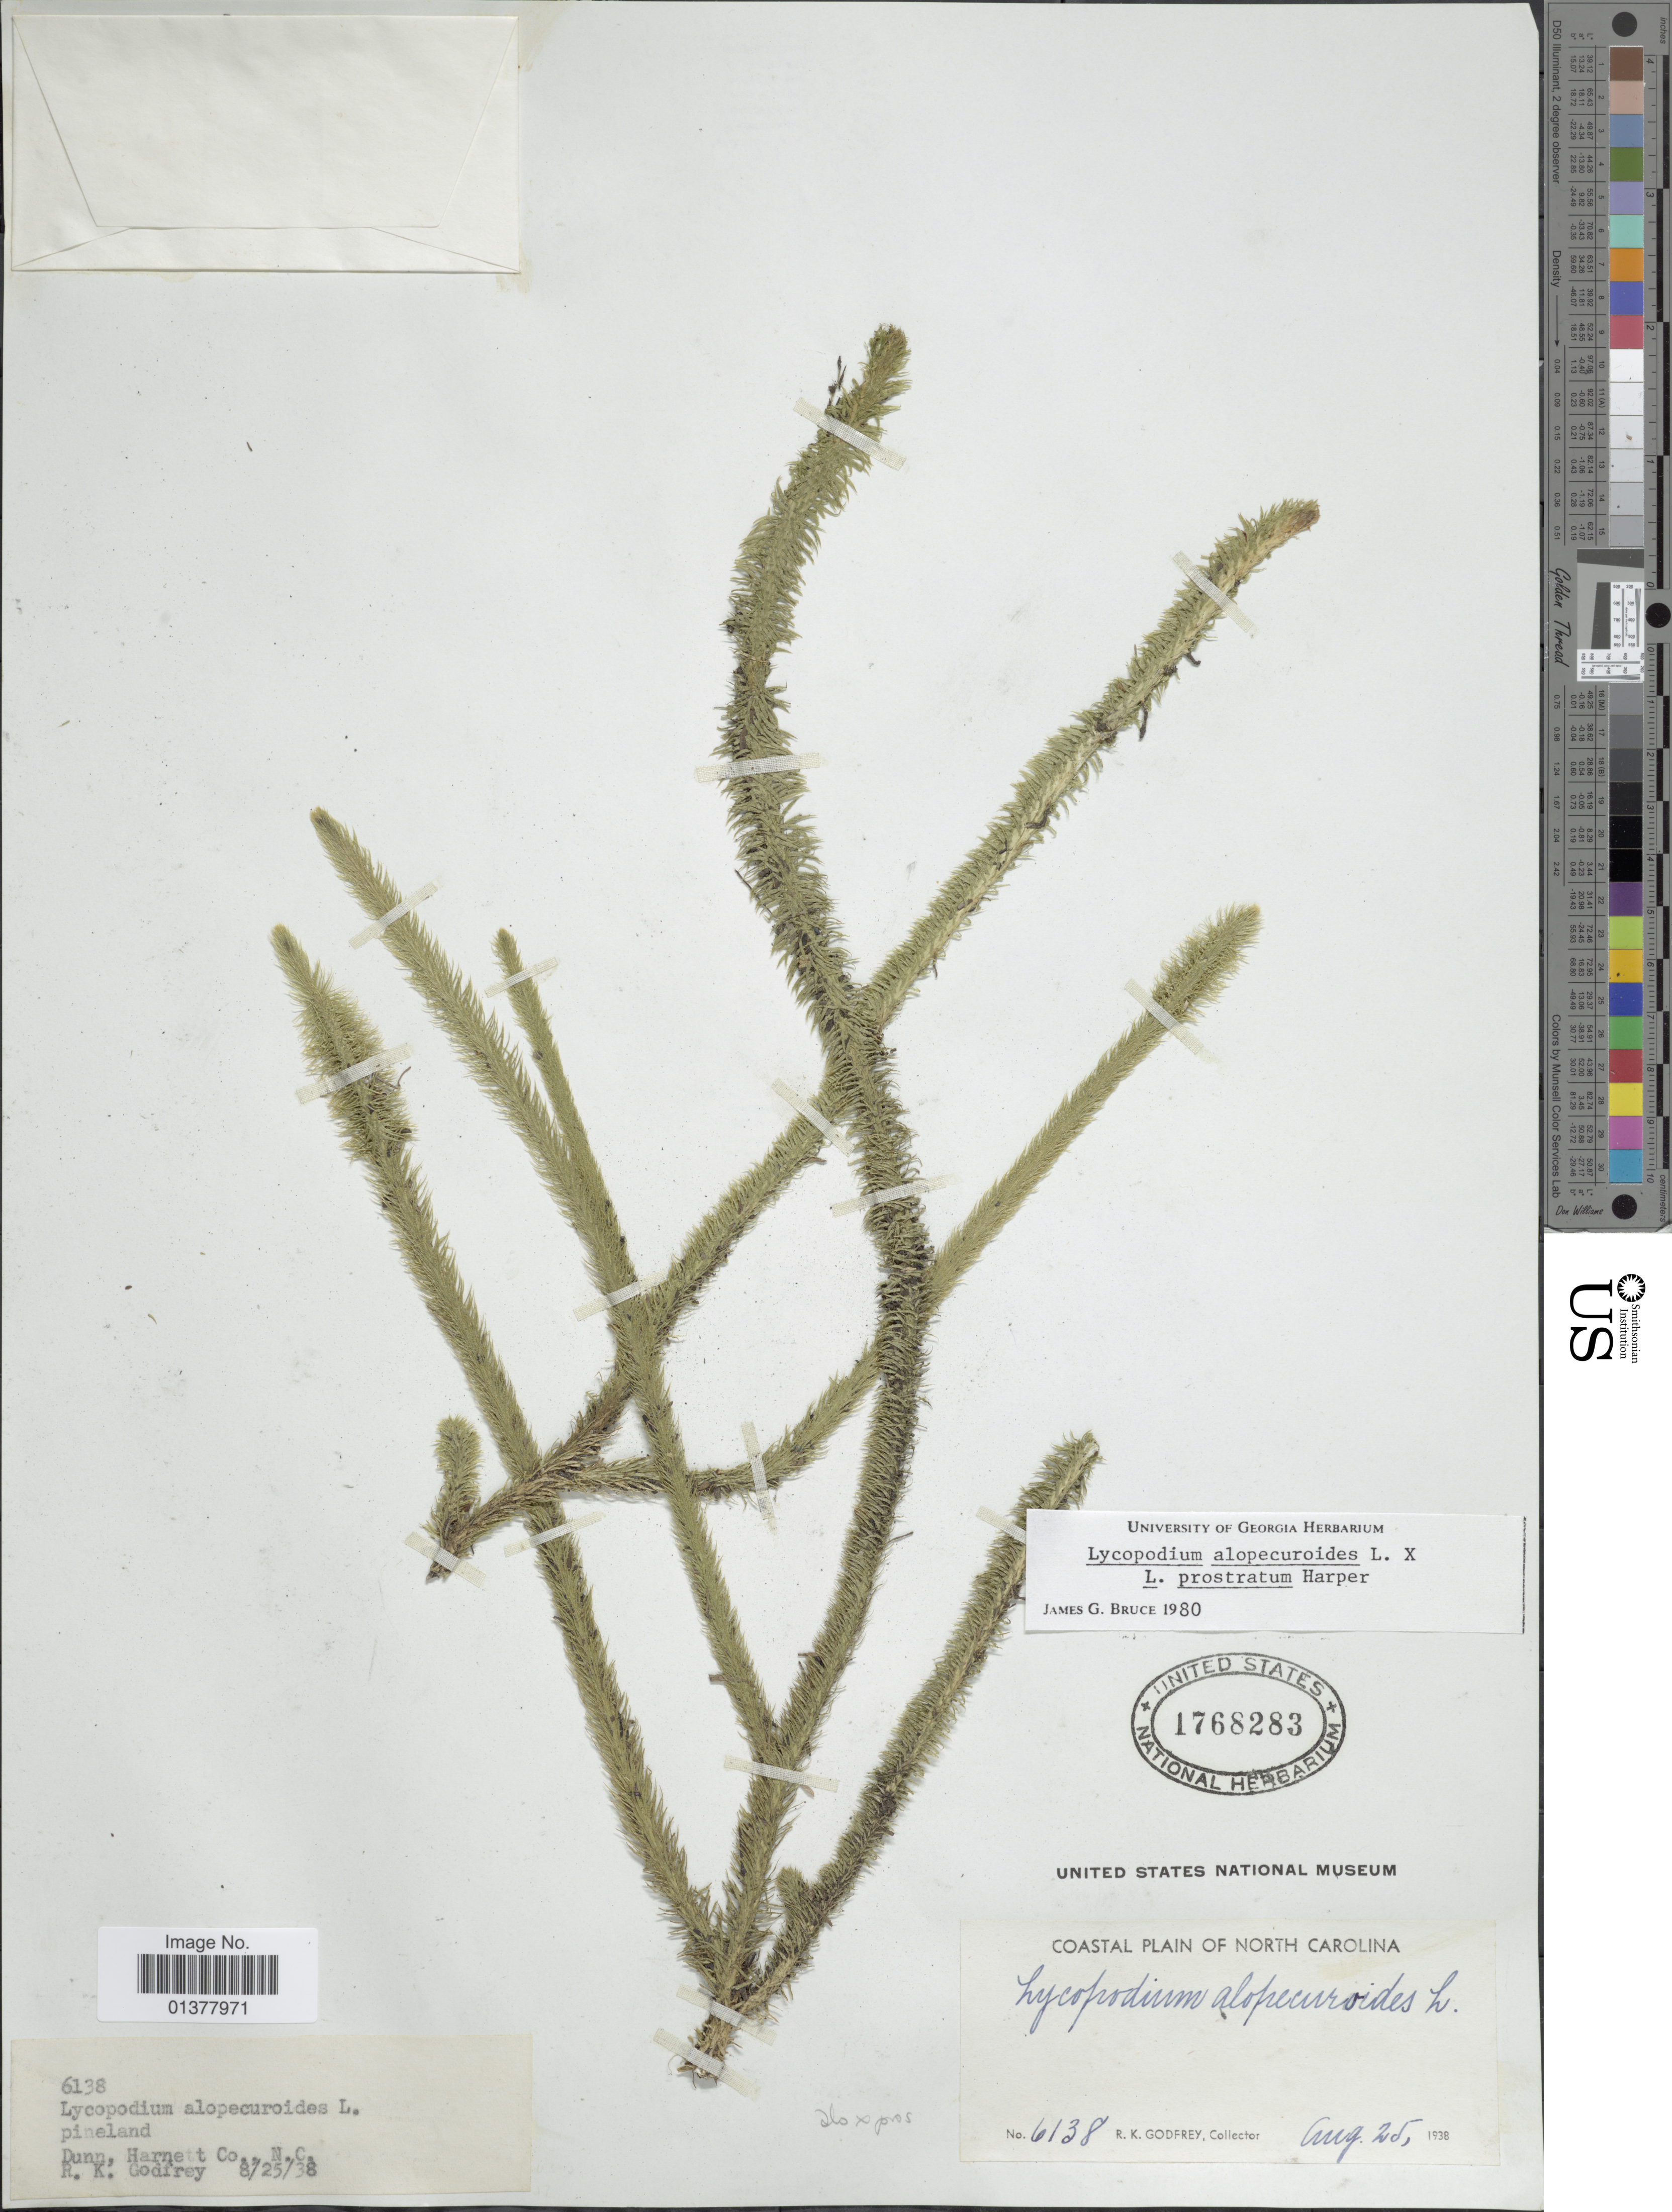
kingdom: Plantae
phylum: Tracheophyta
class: Lycopodiopsida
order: Lycopodiales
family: Lycopodiaceae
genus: Lycopodiella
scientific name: Lycopodiella alopecuroides x L. prostrata (R.M. Harper) Cranfill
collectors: R. K. Godfrey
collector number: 6138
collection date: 1938-08-25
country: United States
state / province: North Carolina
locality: Dunn, Harnett Co.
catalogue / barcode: US 1768283